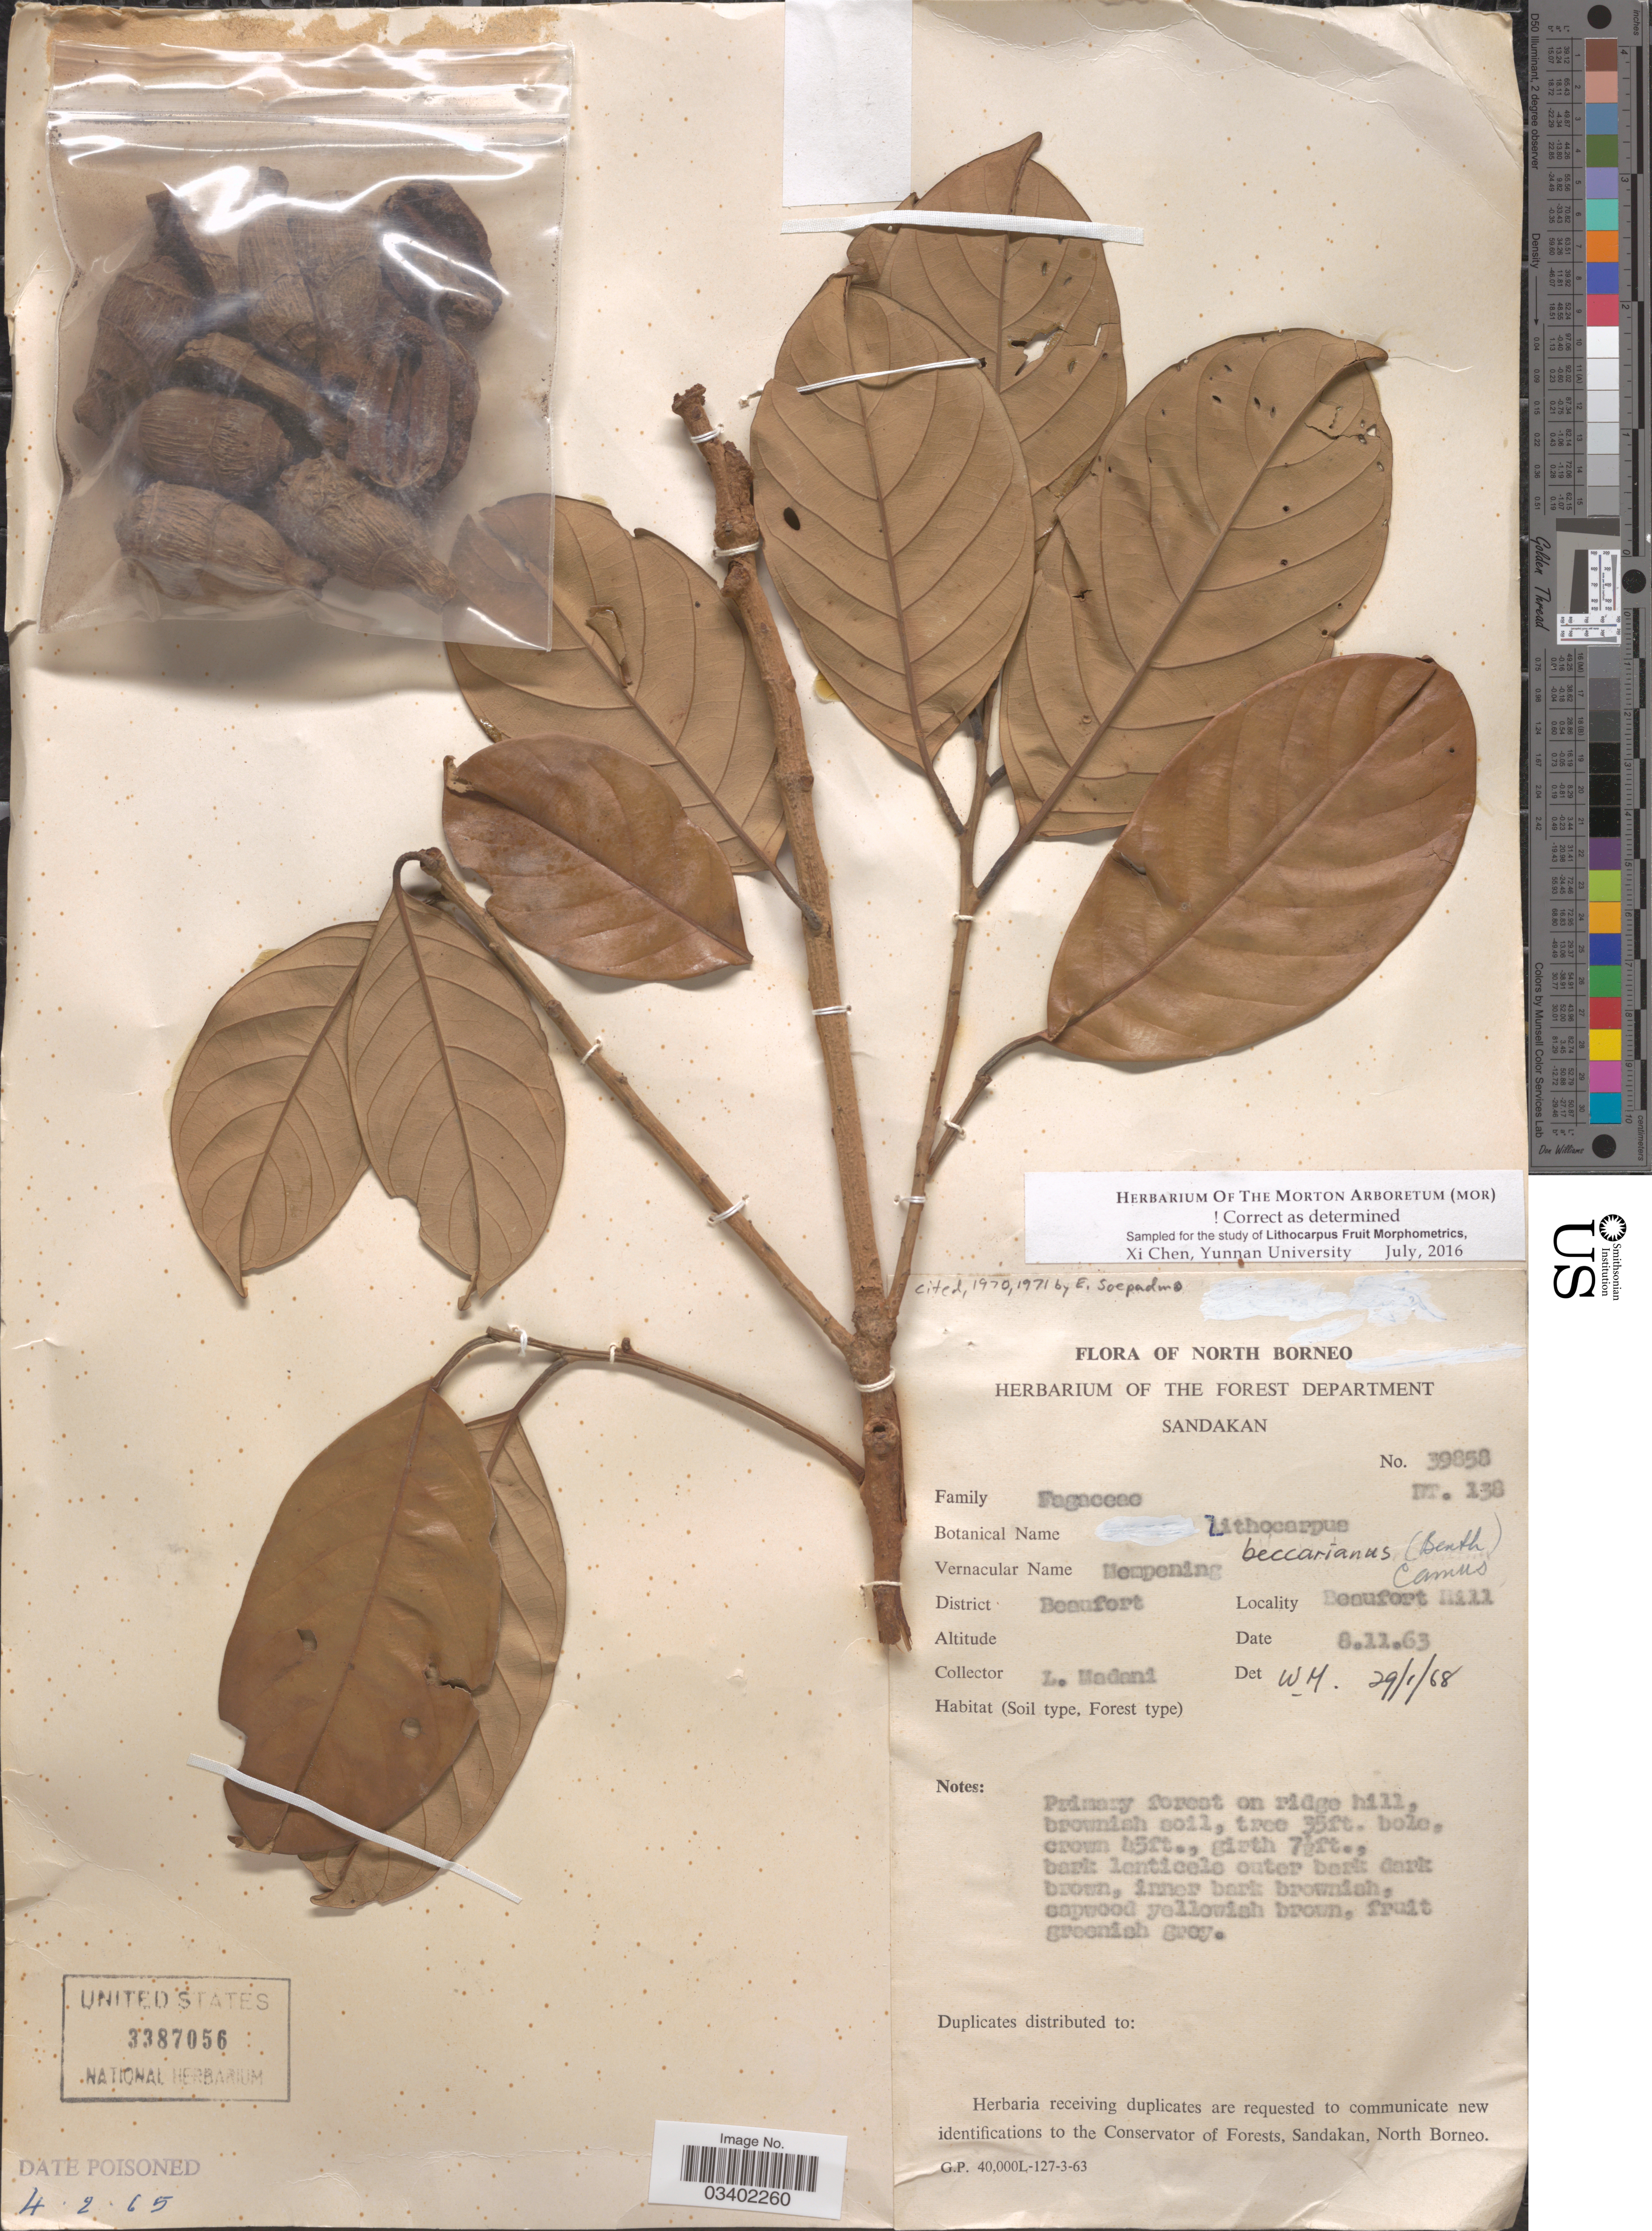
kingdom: Plantae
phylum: Tracheophyta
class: Magnoliopsida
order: Fagales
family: Fagaceae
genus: Lithocarpus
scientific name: Lithocarpus beccarianus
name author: (Benth.) A. Camus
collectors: L. Madani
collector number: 39858/BT138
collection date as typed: Transcribed d/m/y: 8/11/63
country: Malaysia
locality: North Borneo. District Beaufort. Beaufort Hill.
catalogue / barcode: US 3387056